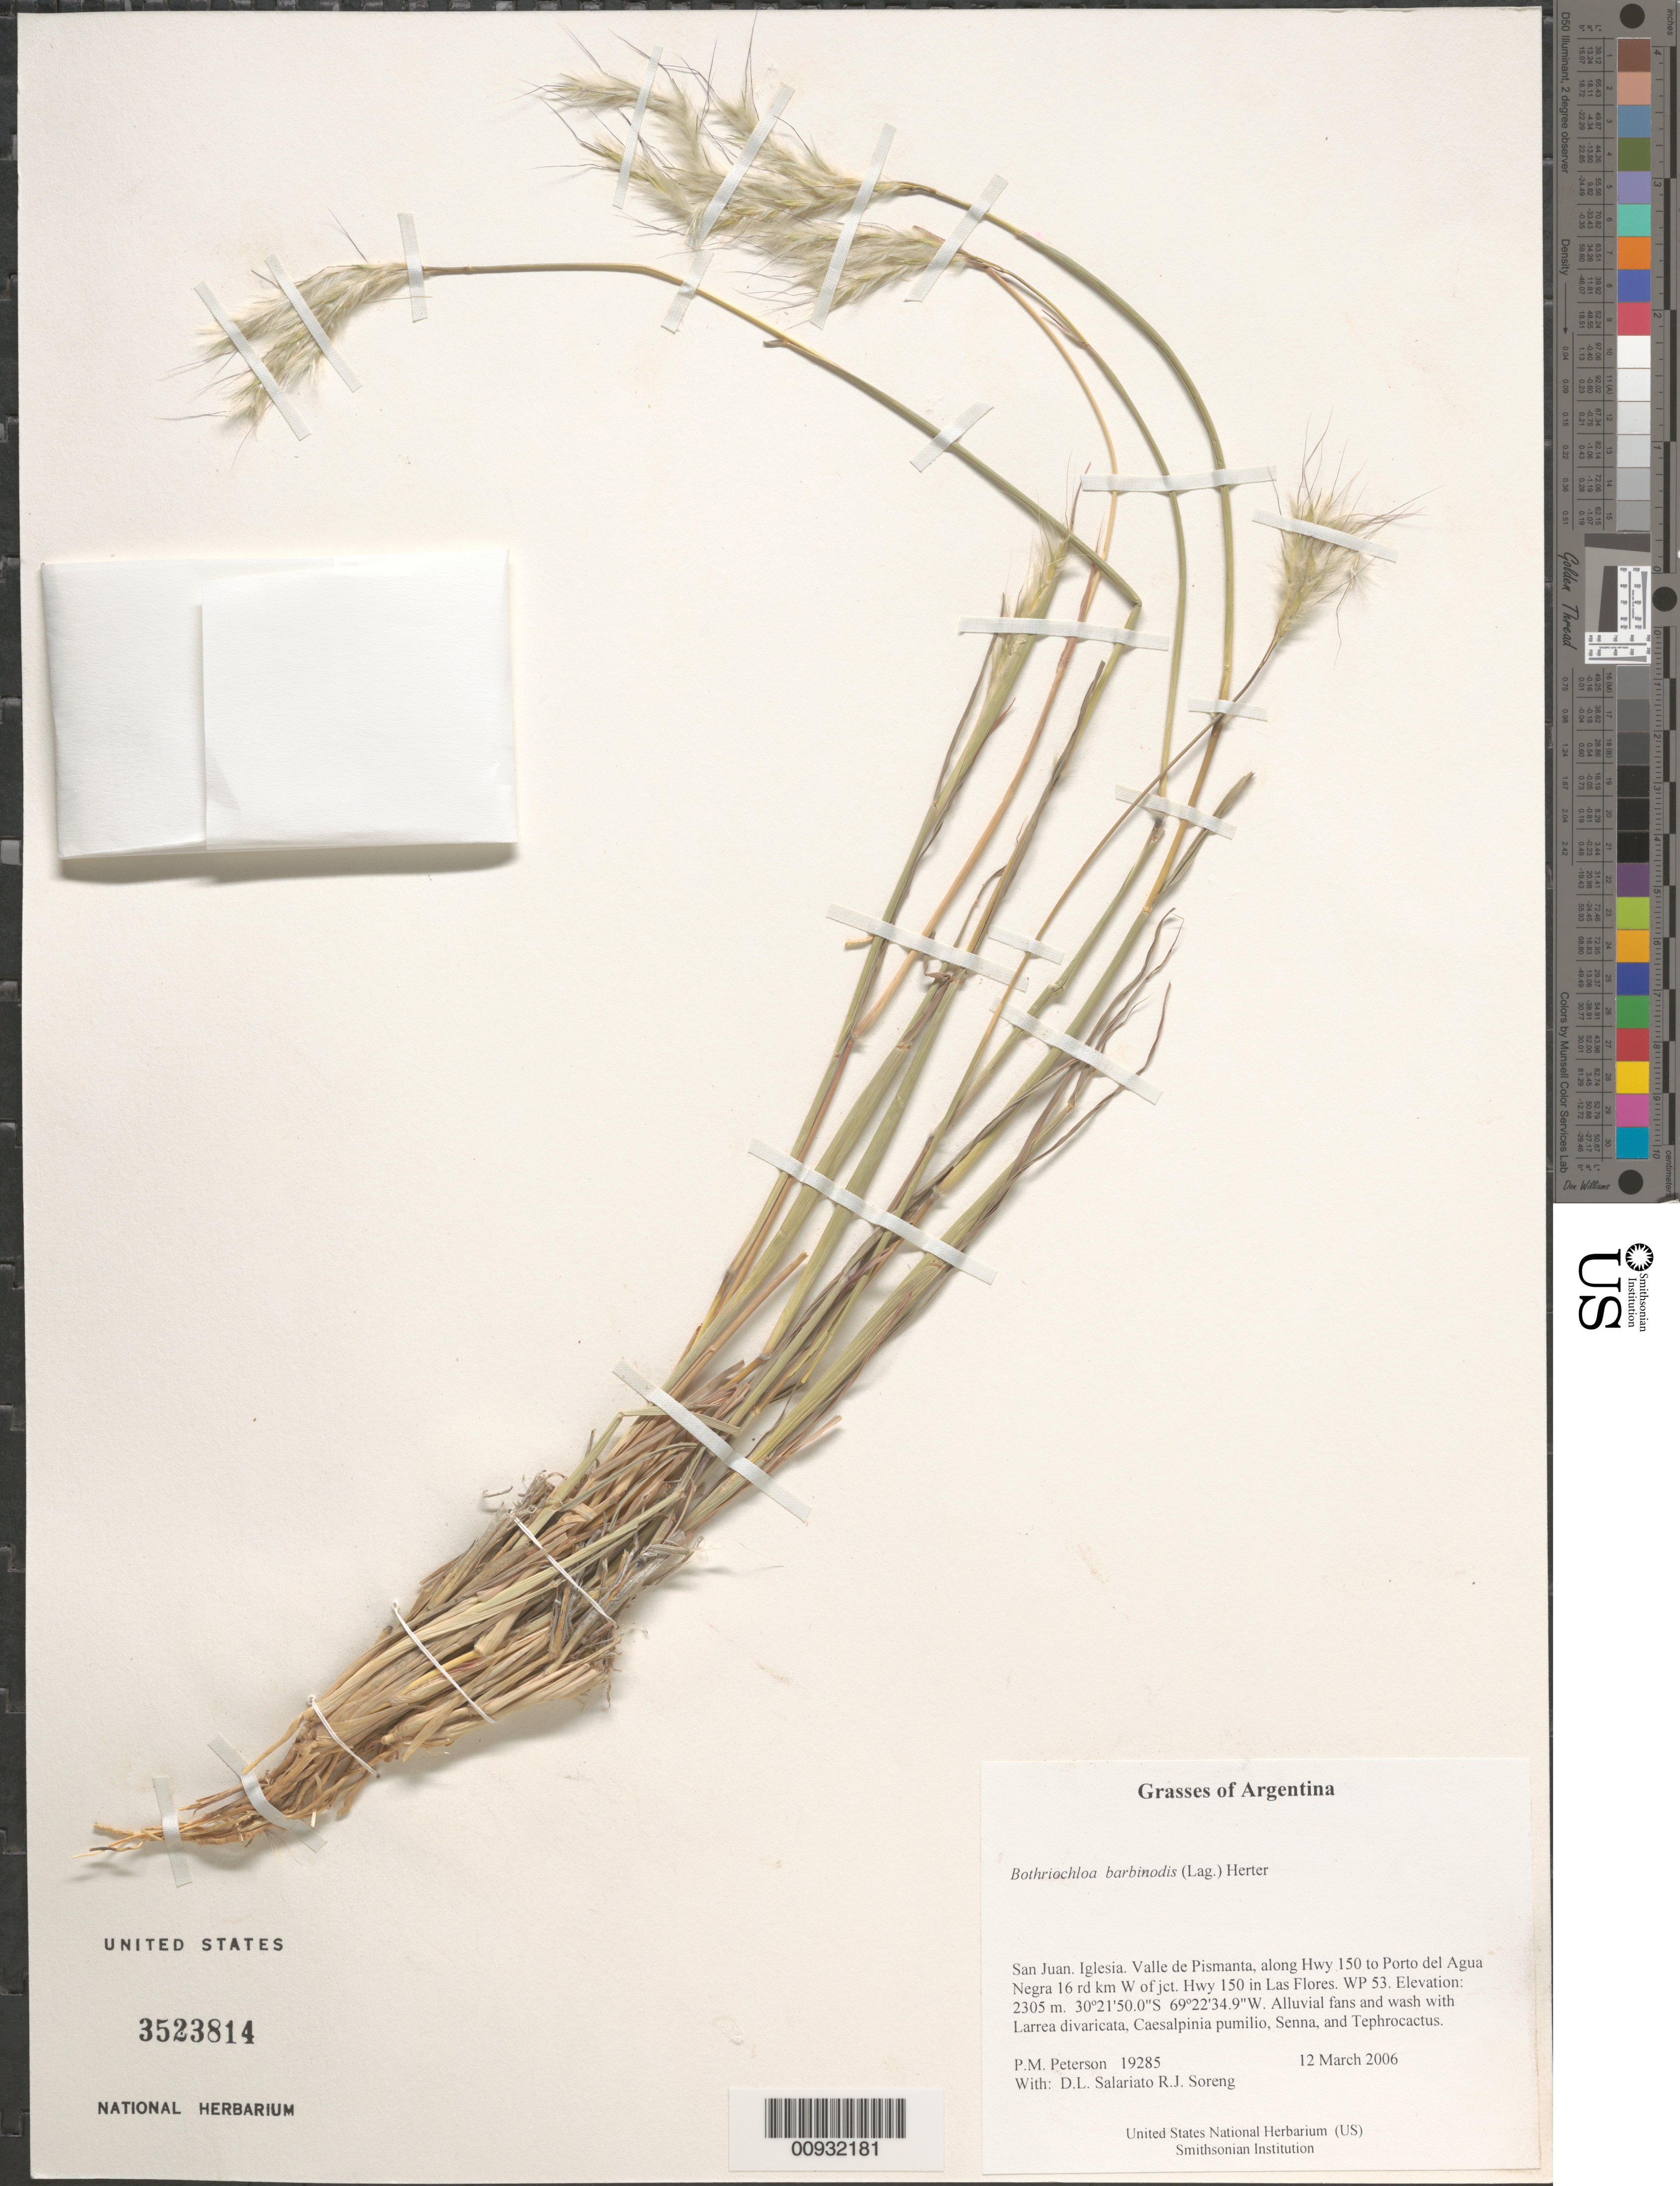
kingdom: Plantae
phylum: Tracheophyta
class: Liliopsida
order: Poales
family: Poaceae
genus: Bothriochloa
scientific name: Bothriochloa barbinodis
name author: (Lag.) Herter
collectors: P. M. Peterson, R. J. Soreng, D. Salariato & A. Panizza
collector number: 19285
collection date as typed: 12 Mar 2006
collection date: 2006-03-12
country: Argentina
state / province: San Juan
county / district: Iglesia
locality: Valle de Pismanta, along Hwy 150 to Porto del Agua Negra 16 rd km W of jct. Hwy 150 in Las Flores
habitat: Alluvial fans and wash with Larrea divaricata, Caesalpinia pumilio, Senna, and Tephrocactus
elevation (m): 2305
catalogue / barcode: US 3523814